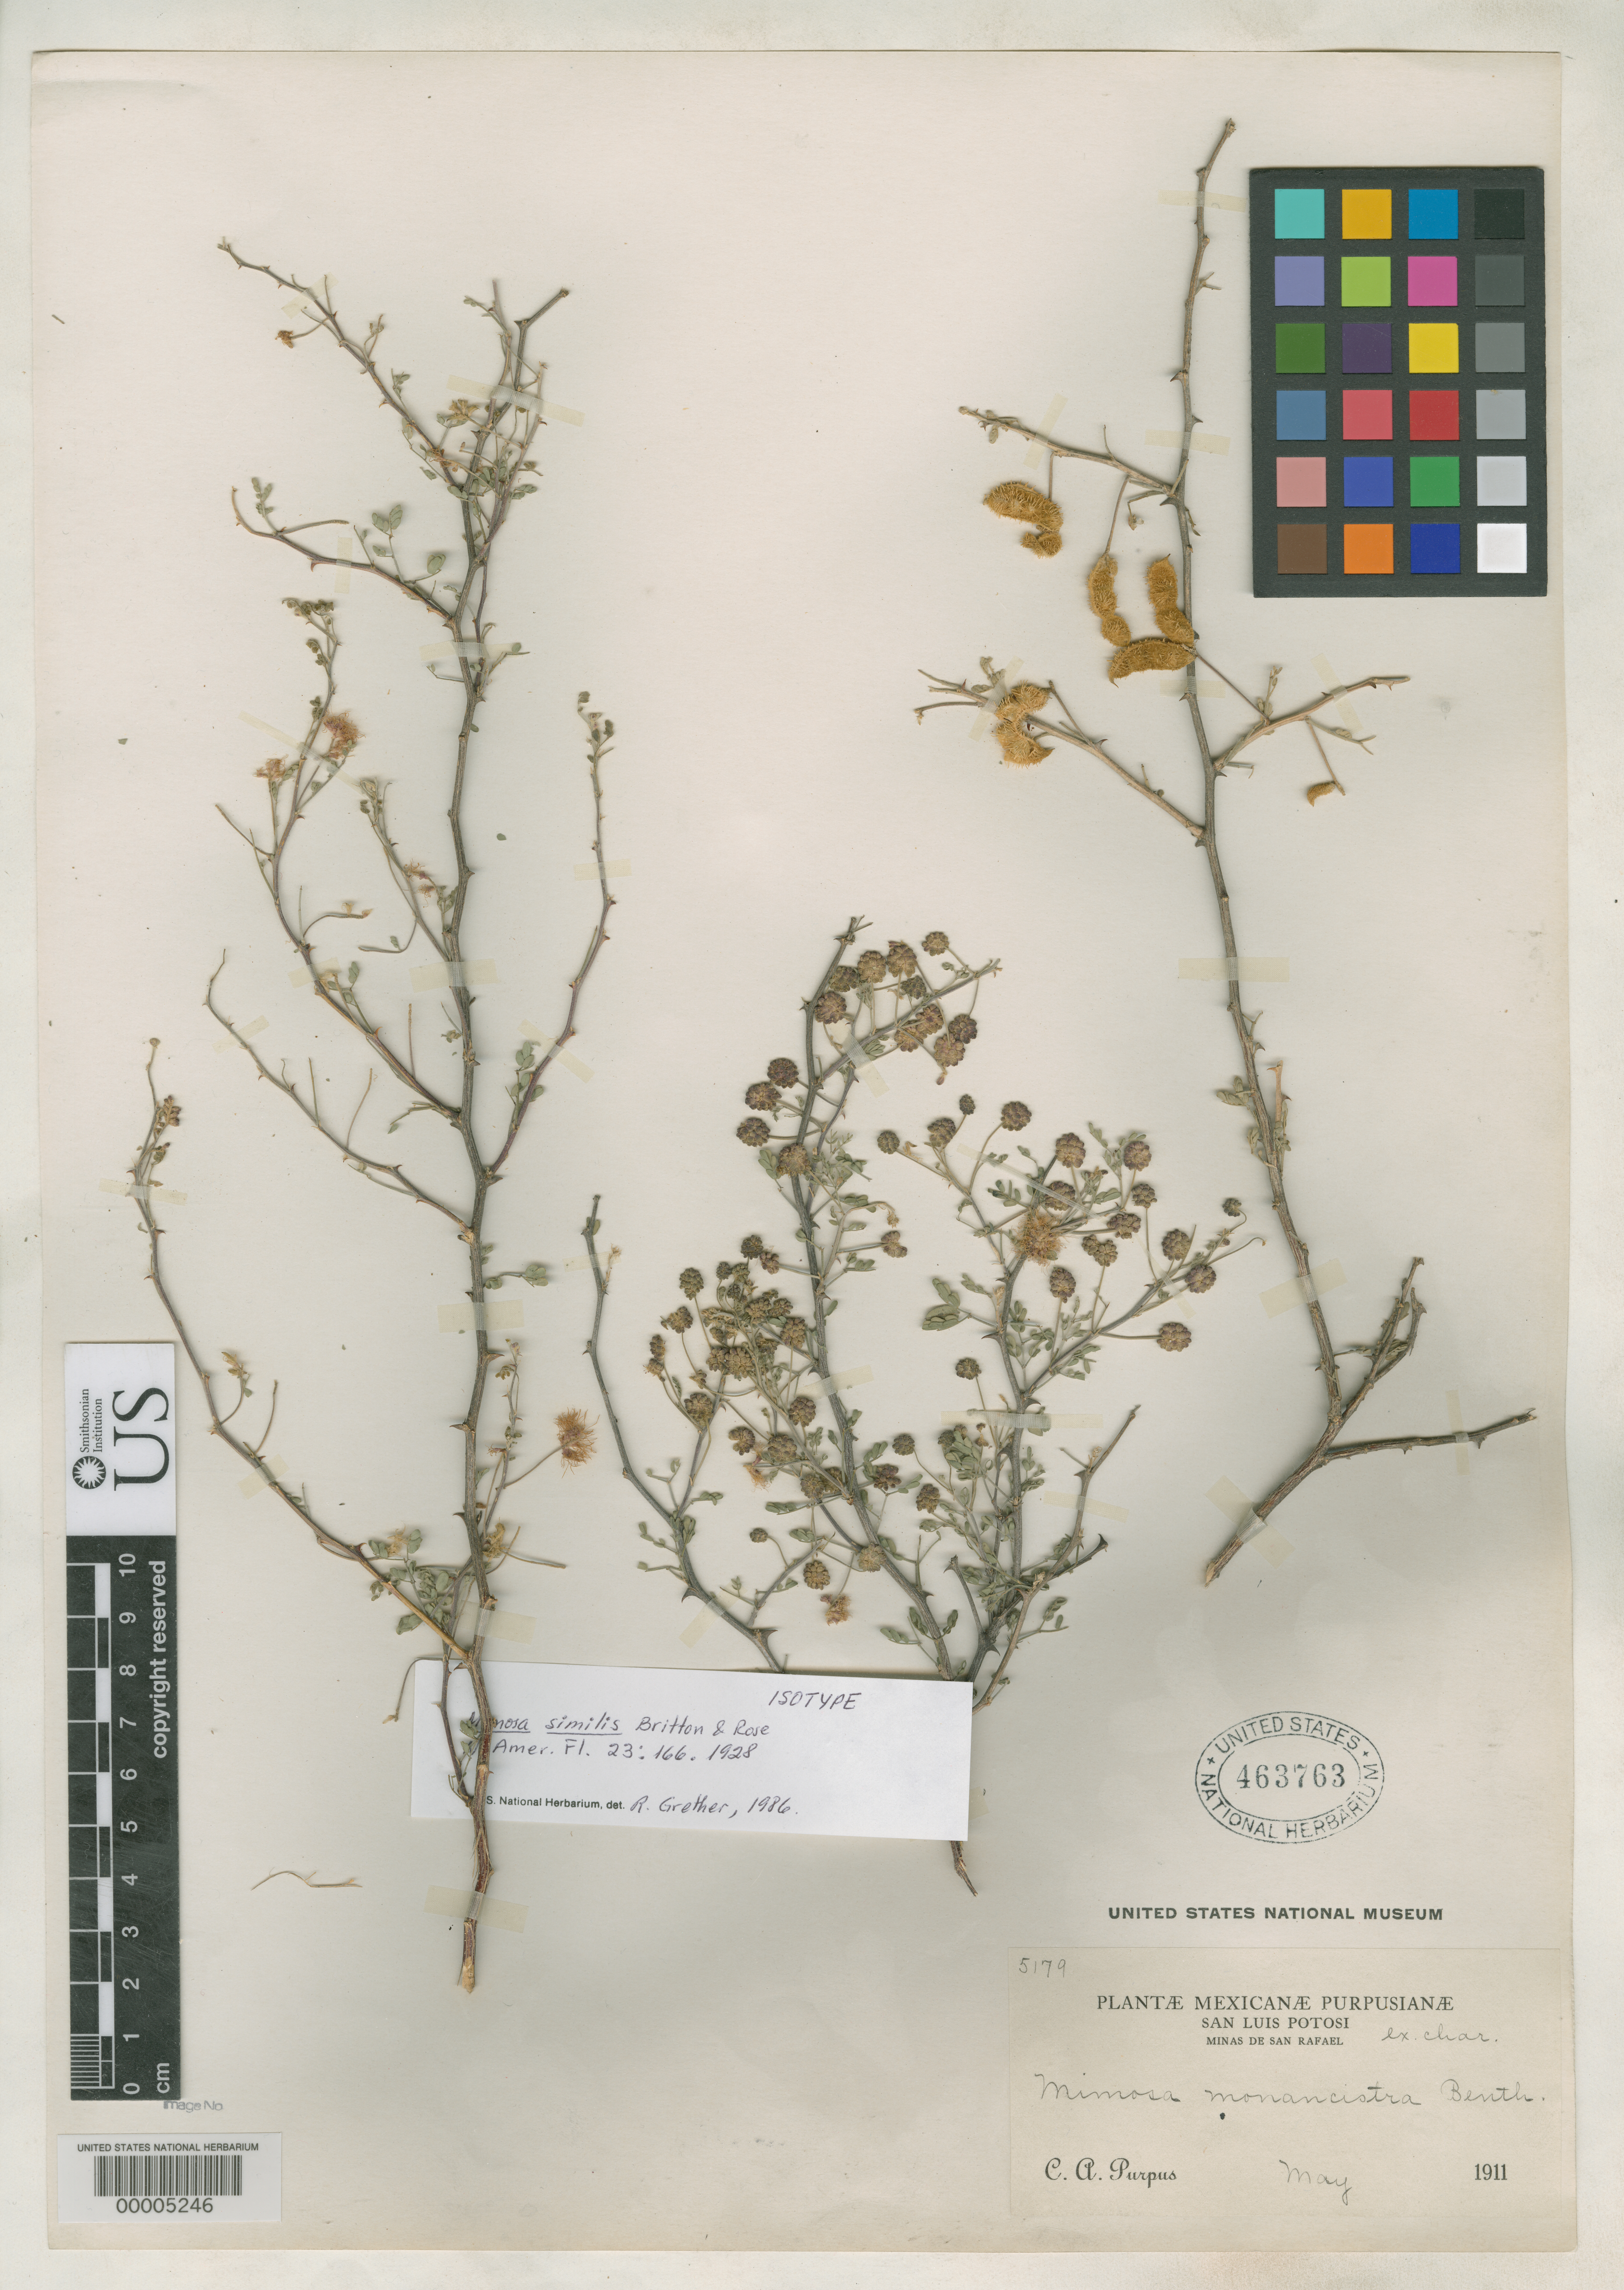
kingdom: Plantae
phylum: Tracheophyta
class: Magnoliopsida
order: Fabales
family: Fabaceae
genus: Mimosa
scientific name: Mimosa similis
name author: Britton & Rose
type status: Isotype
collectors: C. A. Purpus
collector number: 5179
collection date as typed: May 1911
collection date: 1911-05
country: Mexico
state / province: San Luis Potosi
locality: Minas de San Rafael.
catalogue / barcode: US 463763